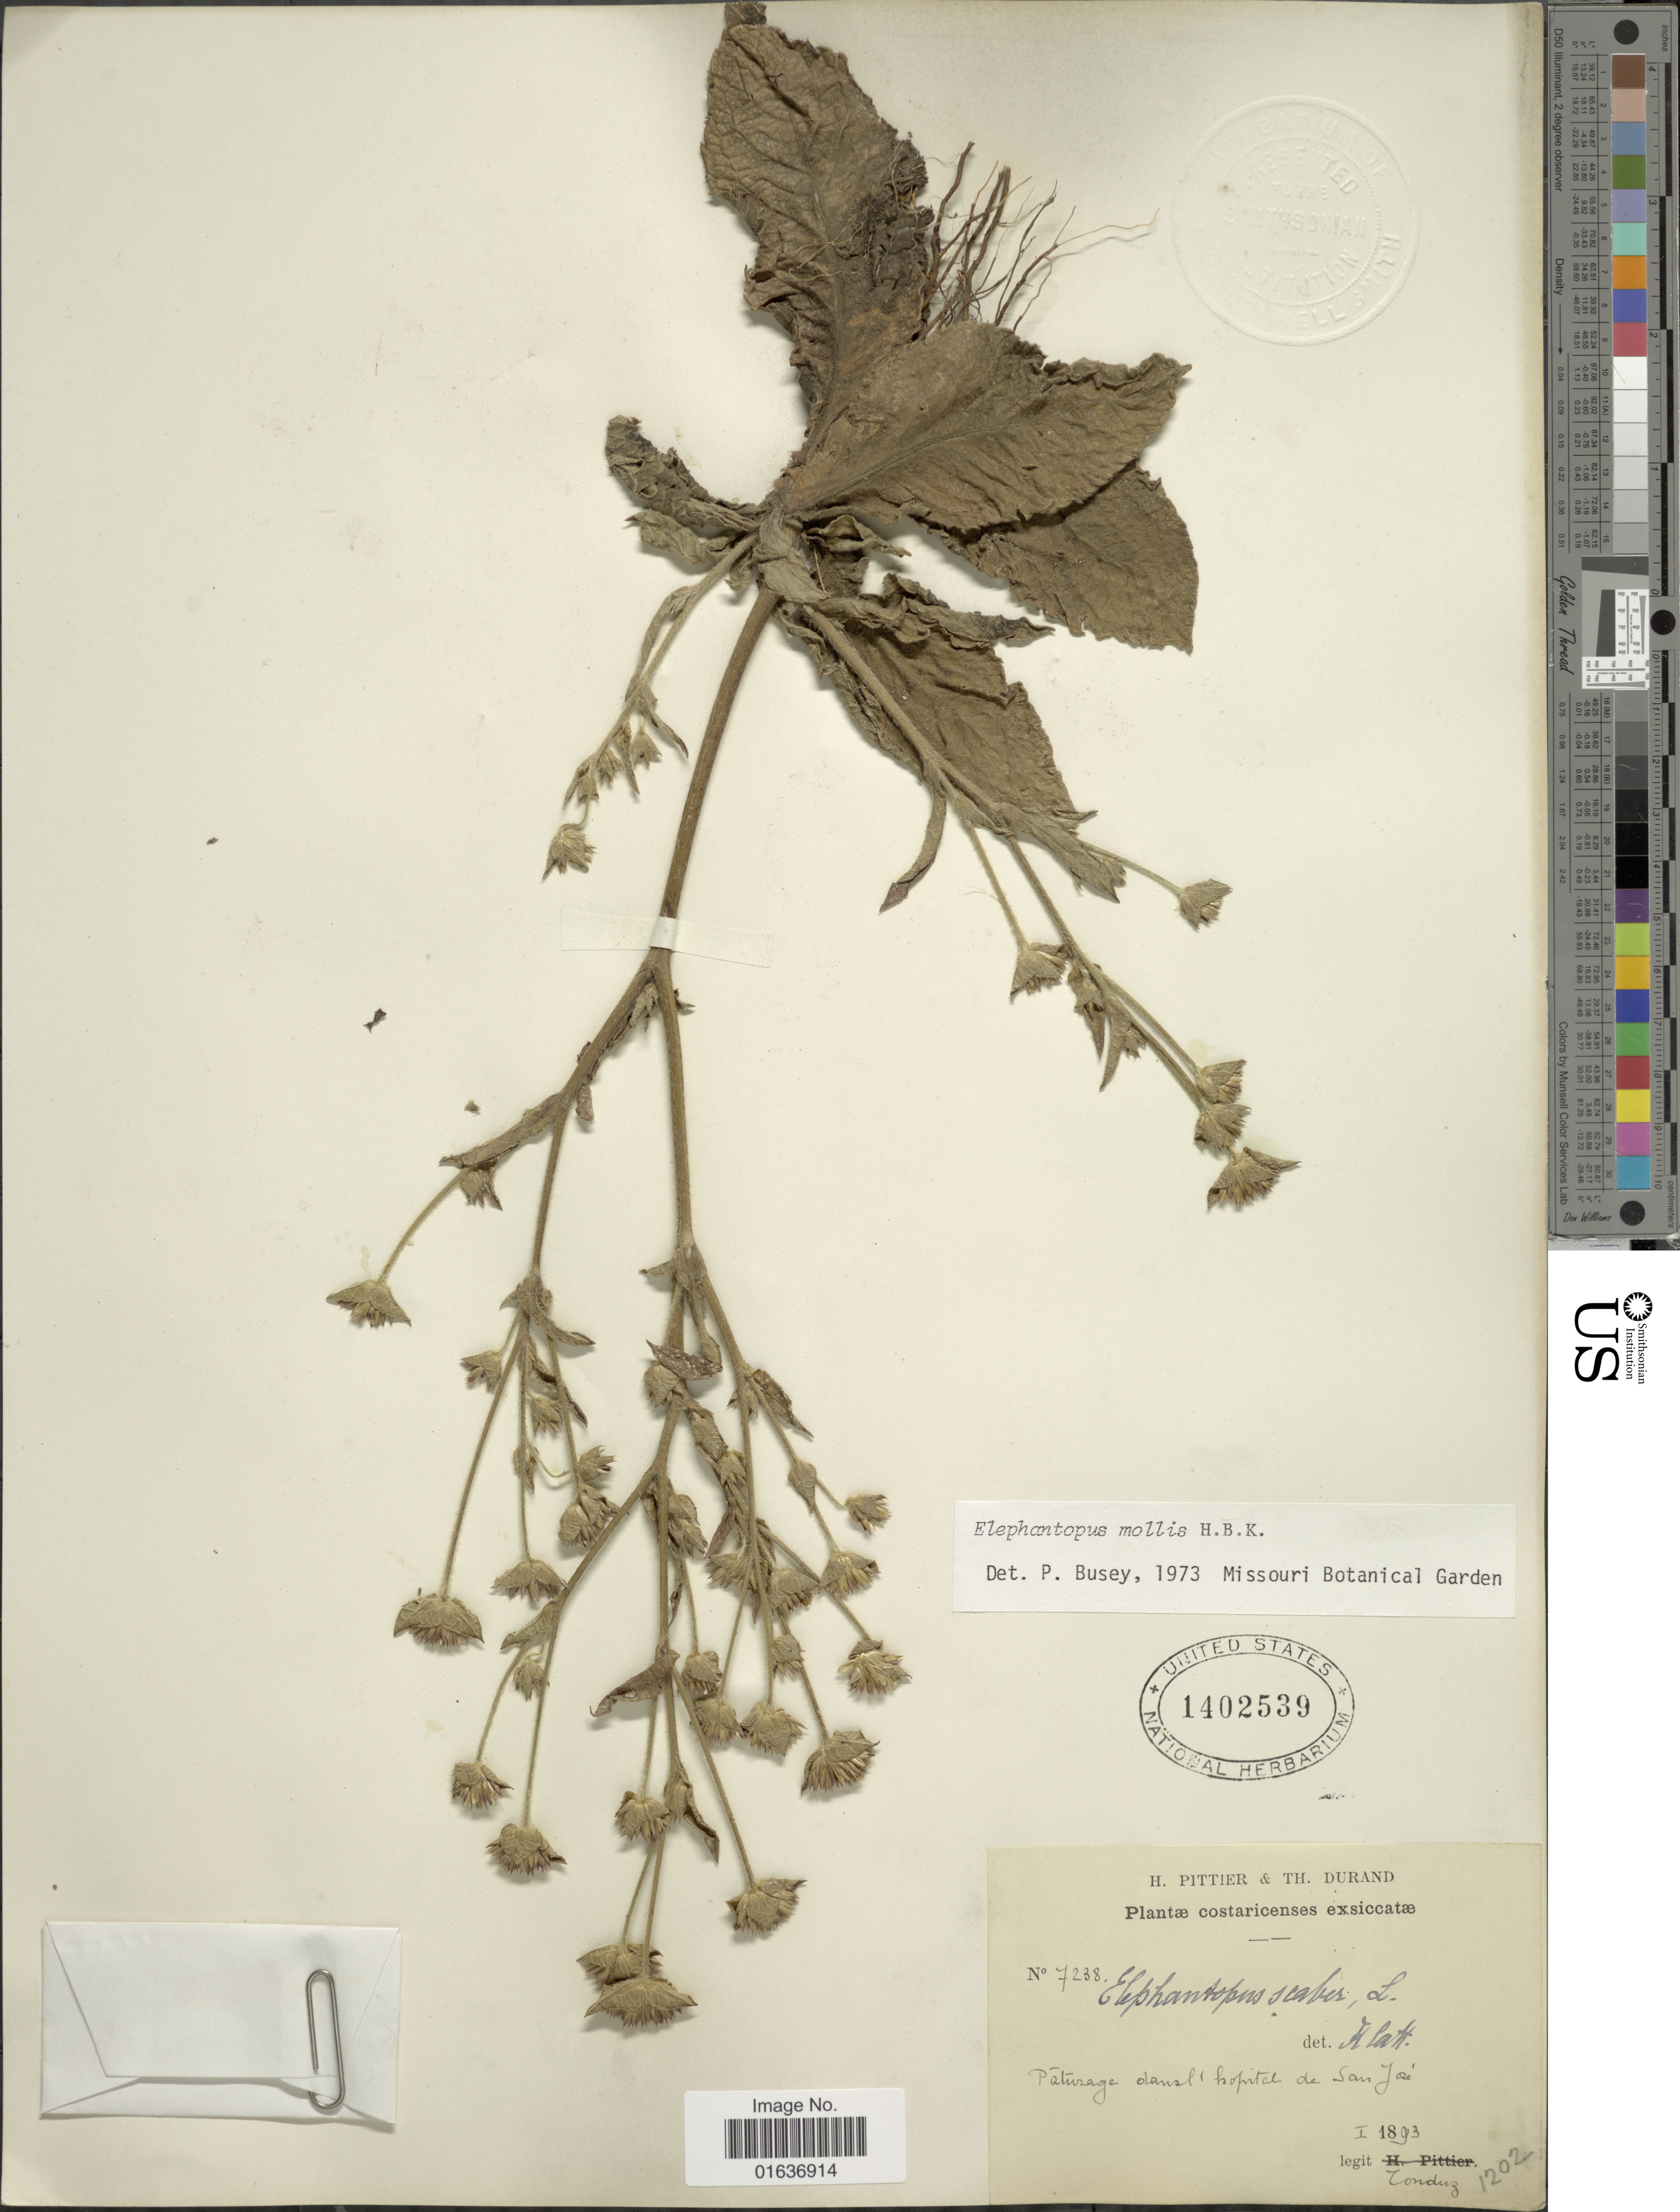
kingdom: Plantae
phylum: Tracheophyta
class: Magnoliopsida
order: Asterales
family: Asteraceae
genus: Elephantopus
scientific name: Elephantopus mollis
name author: Kunth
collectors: A. Tonduz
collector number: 7238/1202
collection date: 1893-01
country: Costa Rica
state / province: San José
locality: Pâturage dans l'hopital de San José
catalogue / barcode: US 1402539